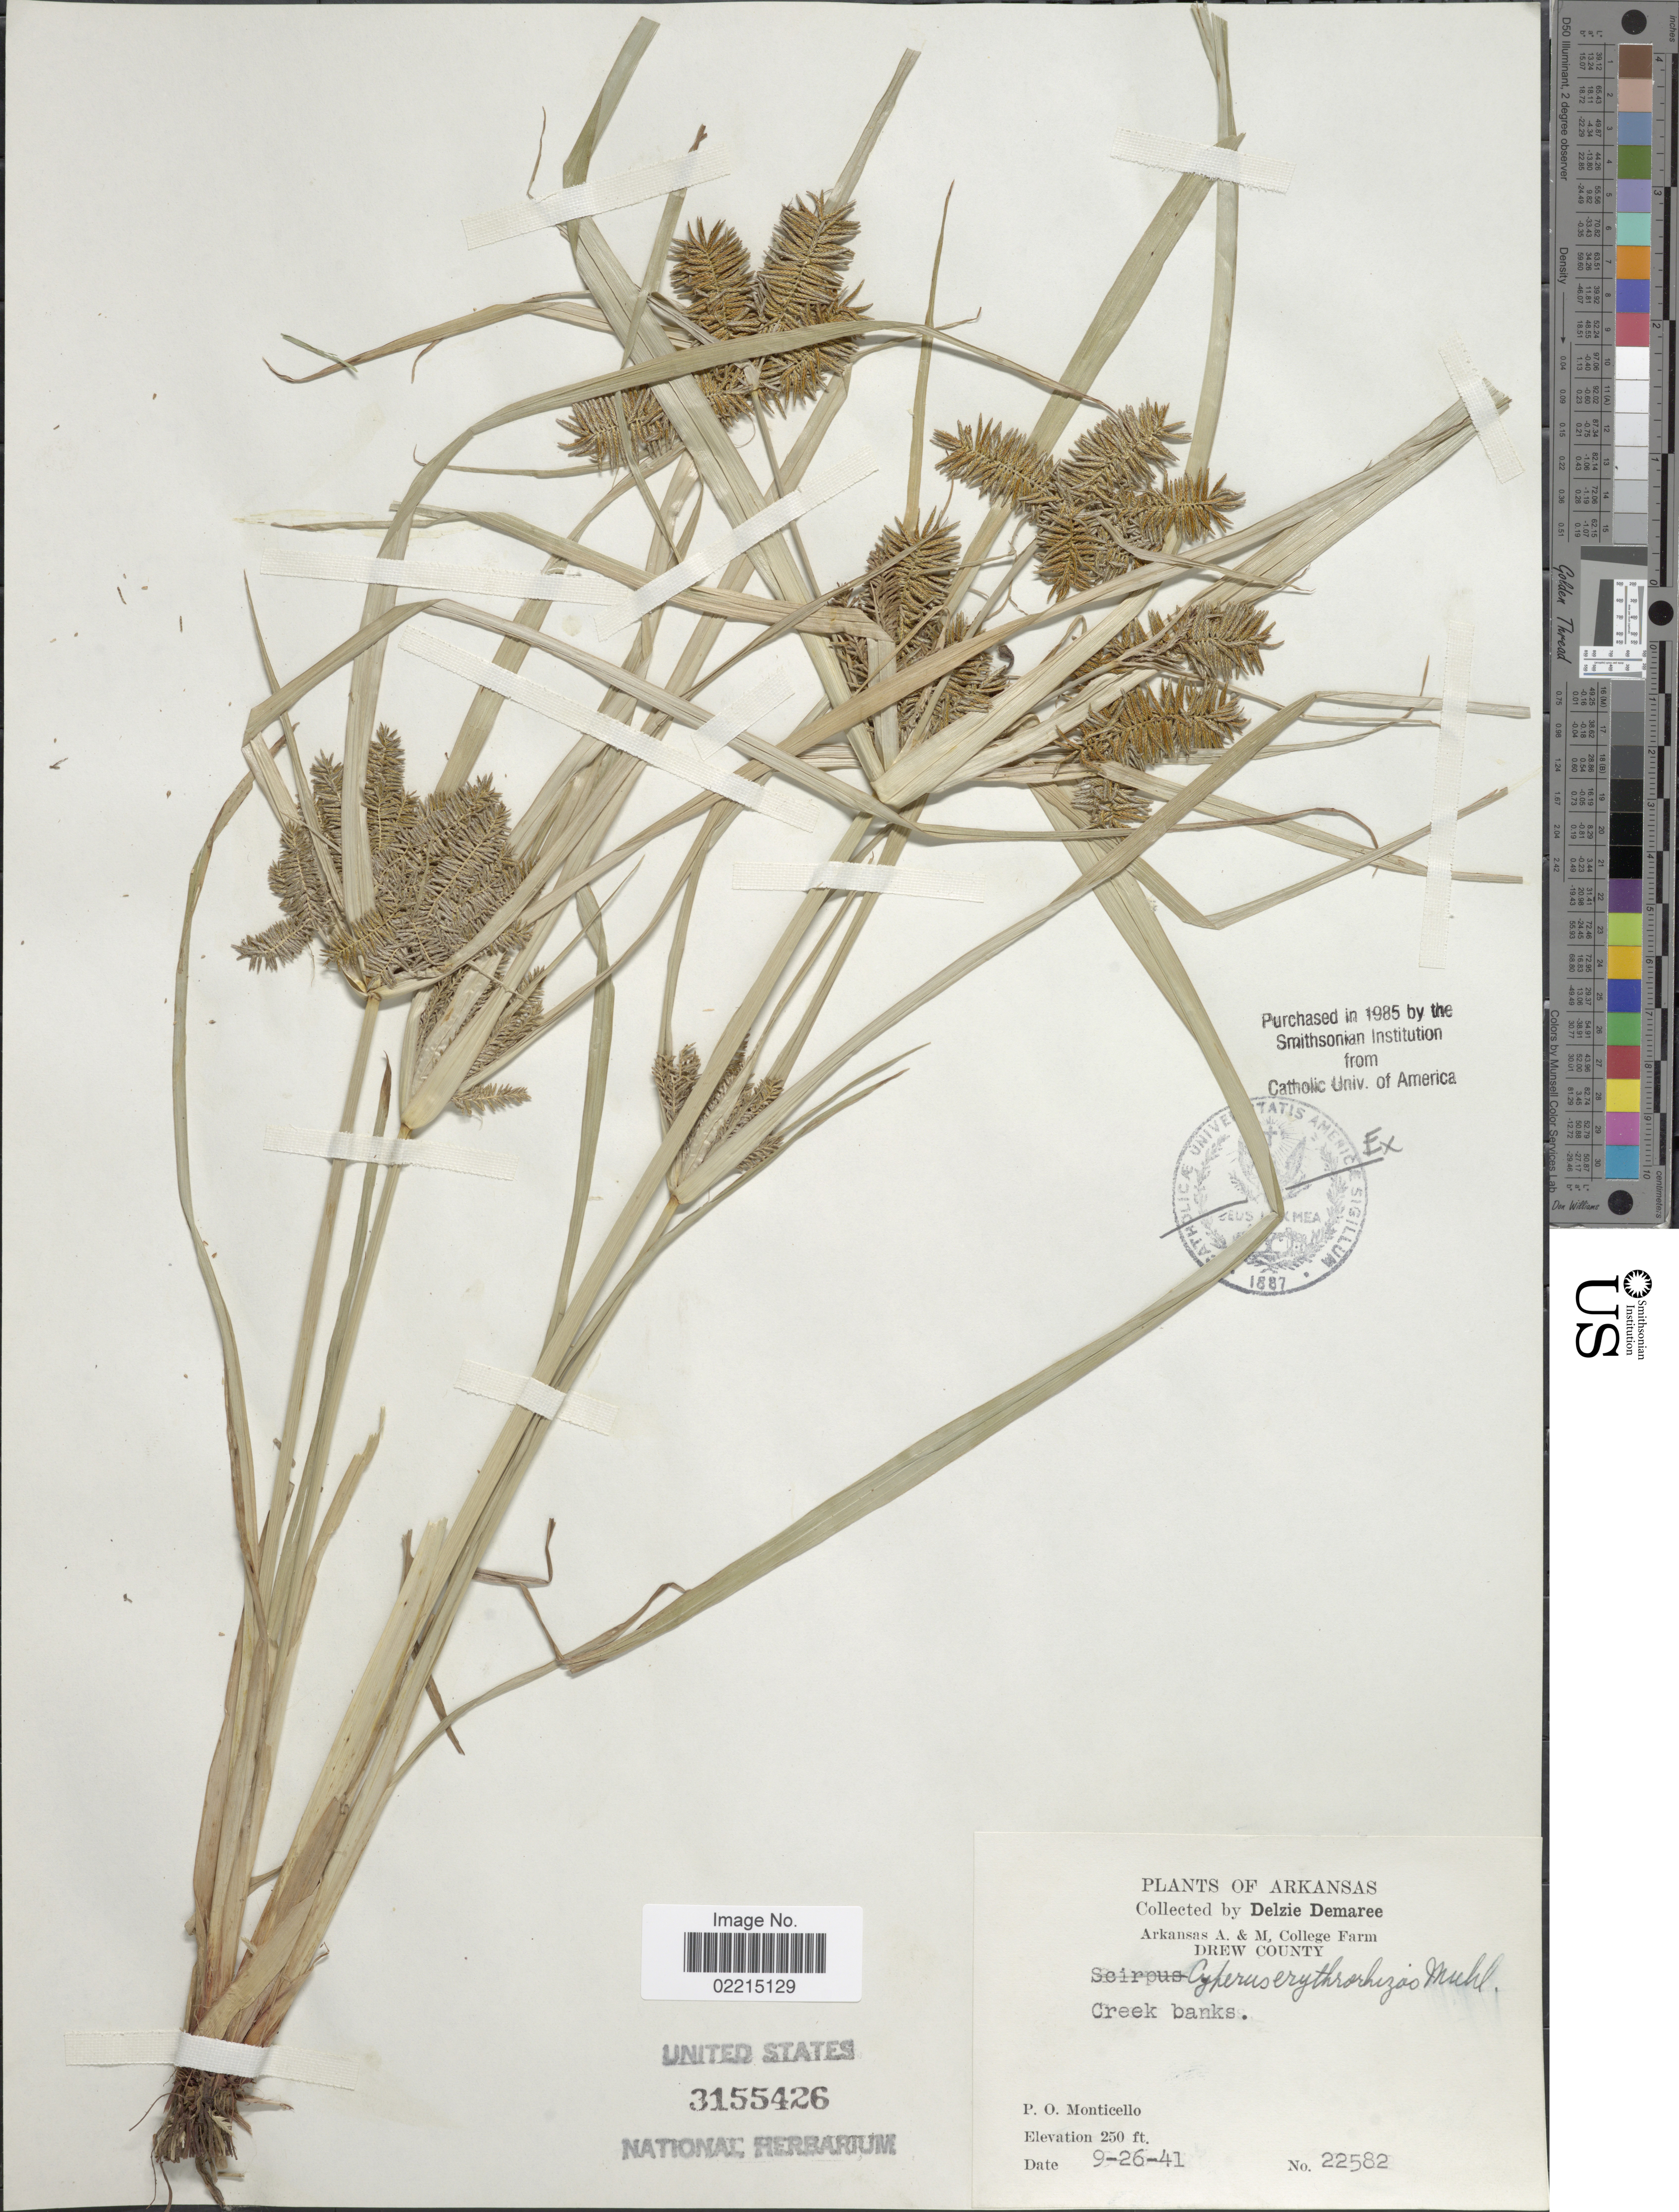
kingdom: Plantae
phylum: Tracheophyta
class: Liliopsida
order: Poales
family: Cyperaceae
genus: Cyperus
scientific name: Cyperus erythrorhizos Muhl.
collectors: D. Demaree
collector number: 22582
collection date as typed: Transcribed d/m/y: 26/9/41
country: United States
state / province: Arkansas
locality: Drew County. P. O. Monticello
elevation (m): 76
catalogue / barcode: US 3155426